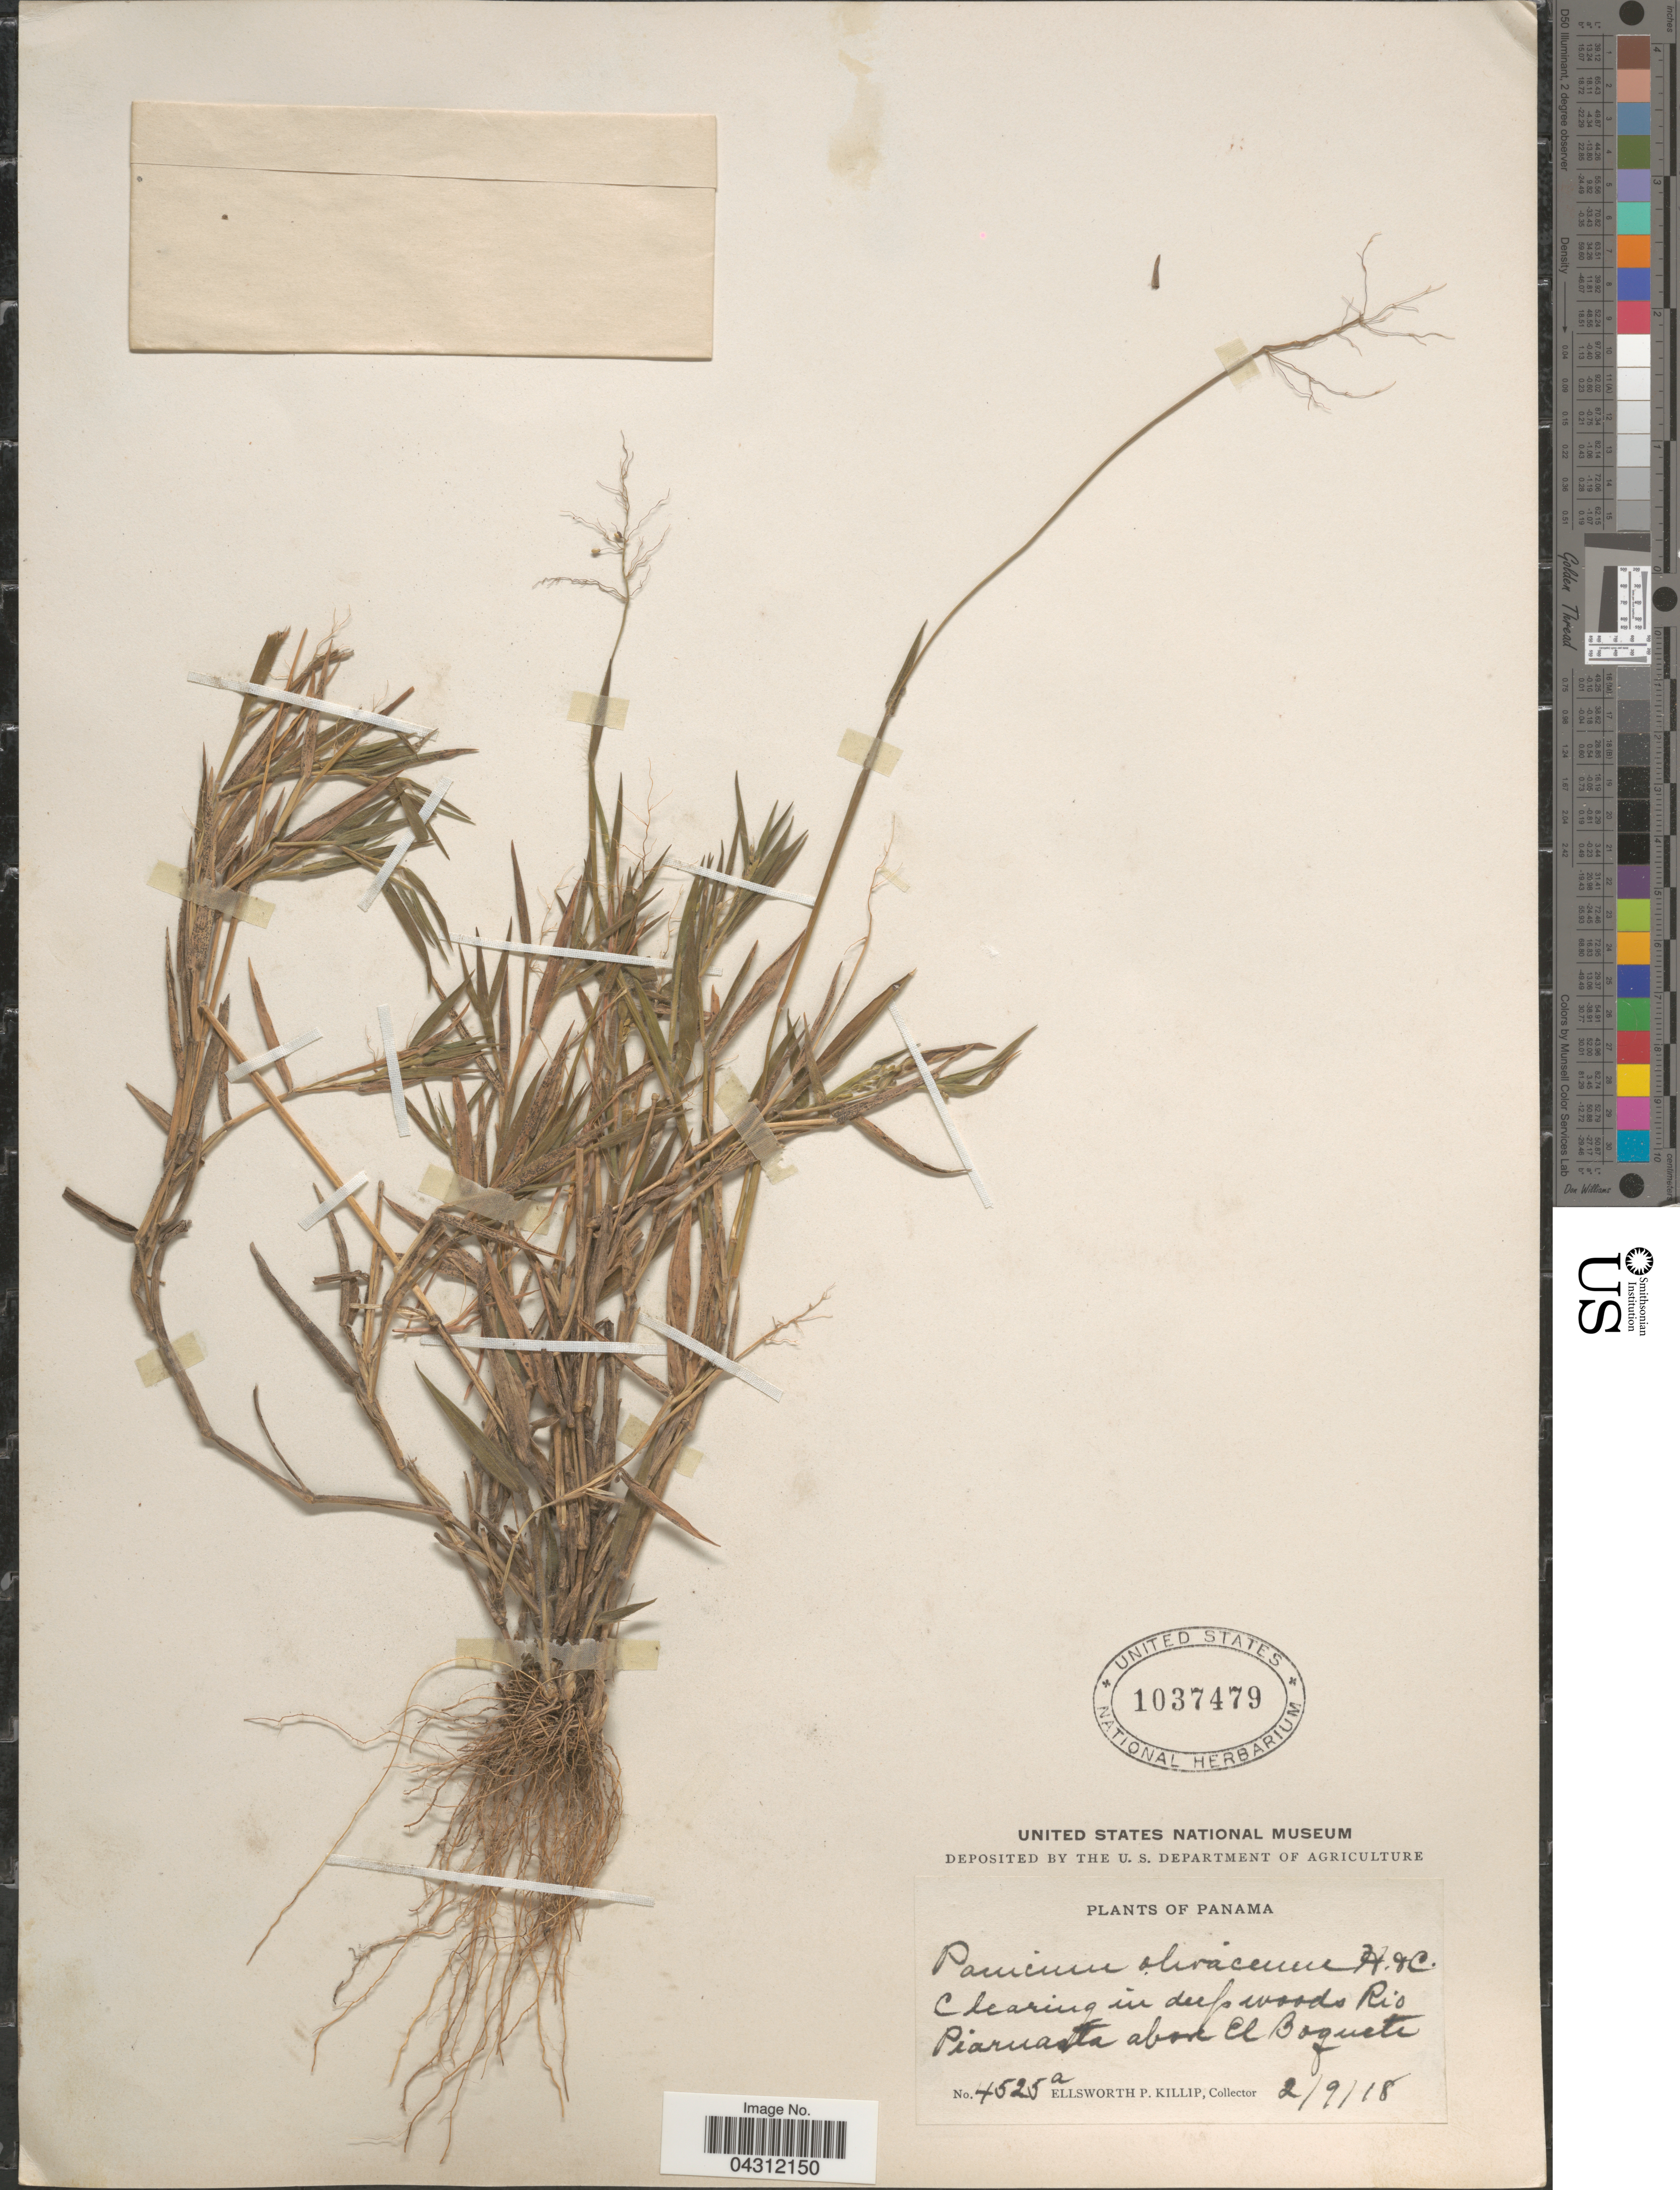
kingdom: Plantae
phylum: Tracheophyta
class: Liliopsida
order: Poales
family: Poaceae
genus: Dichanthelium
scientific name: Dichanthelium acuminatum var. acuminatum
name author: (Sw.) Gould & C.A. Clark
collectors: E. P. Killip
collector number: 4525a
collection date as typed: Transcribed d/m/y: 2/9/18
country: Panama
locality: Clearing in deep woods Rio Piaruasta above El Boquete.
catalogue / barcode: US 1037479